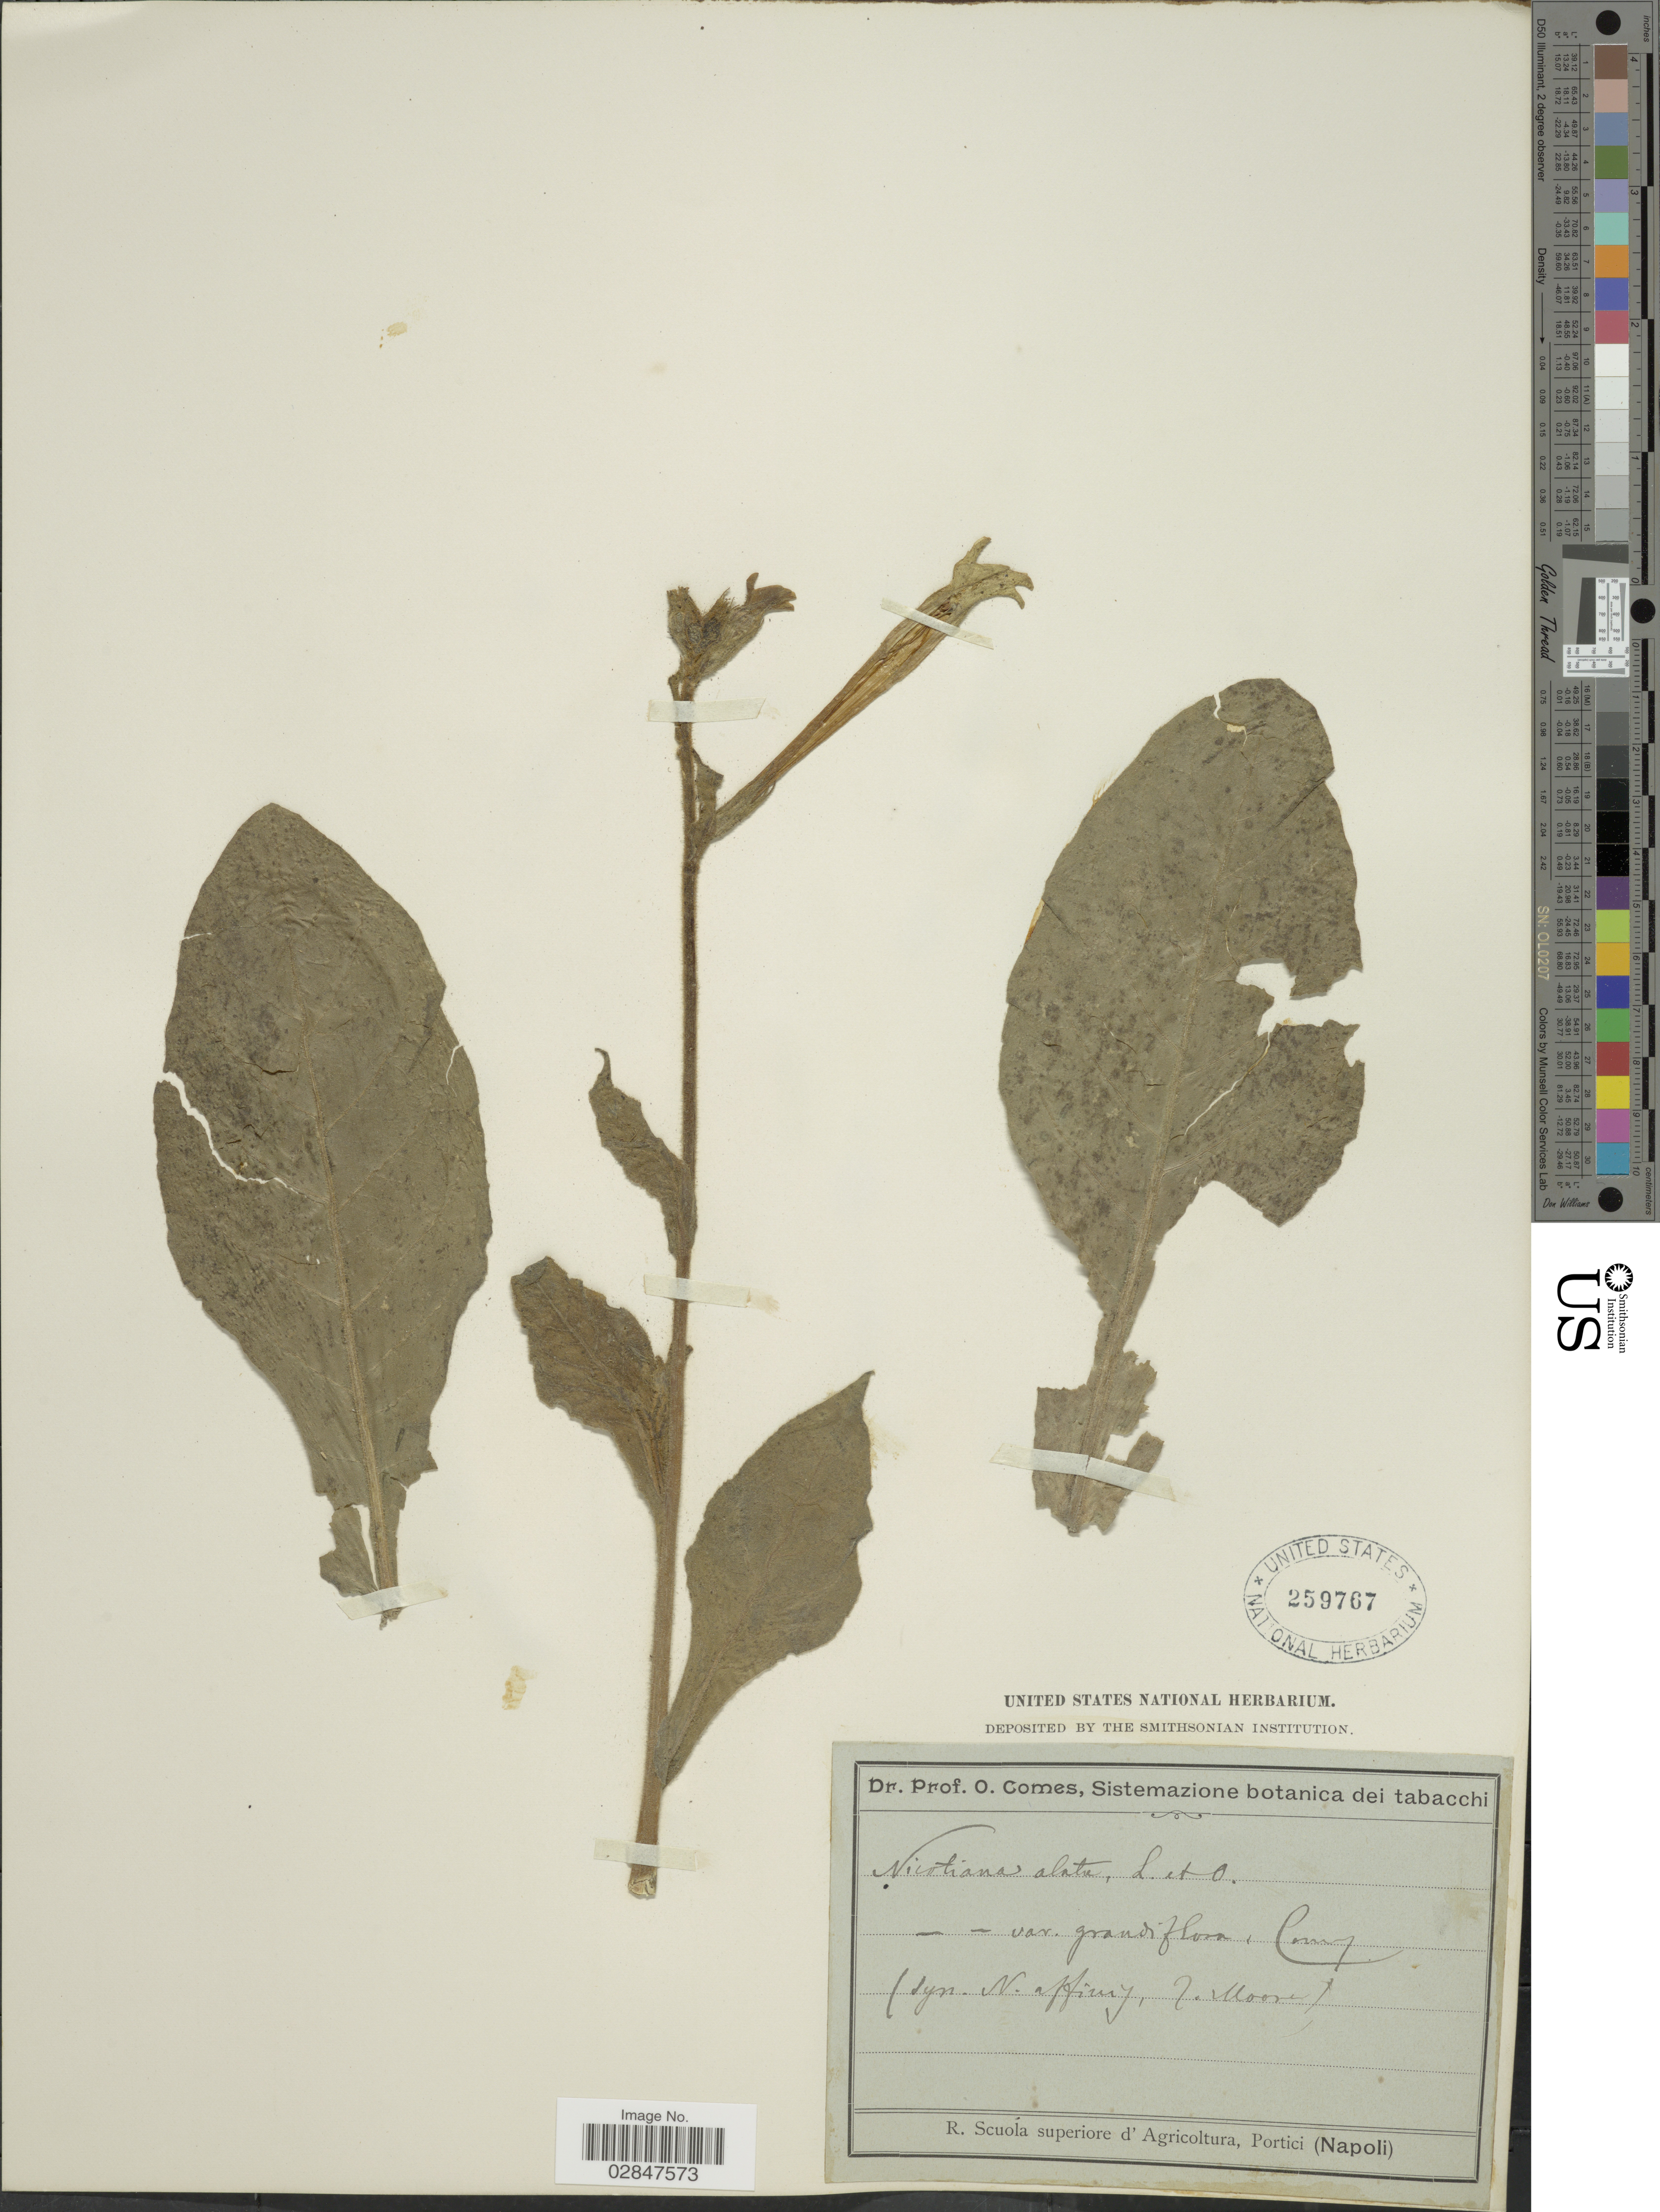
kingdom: Plantae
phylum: Tracheophyta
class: Magnoliopsida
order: Solanales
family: Solanaceae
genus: Nicotiana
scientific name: Nicotiana alata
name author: Link & Otto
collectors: O. Comes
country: Italy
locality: Portici (Napoli).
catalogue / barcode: US 259767